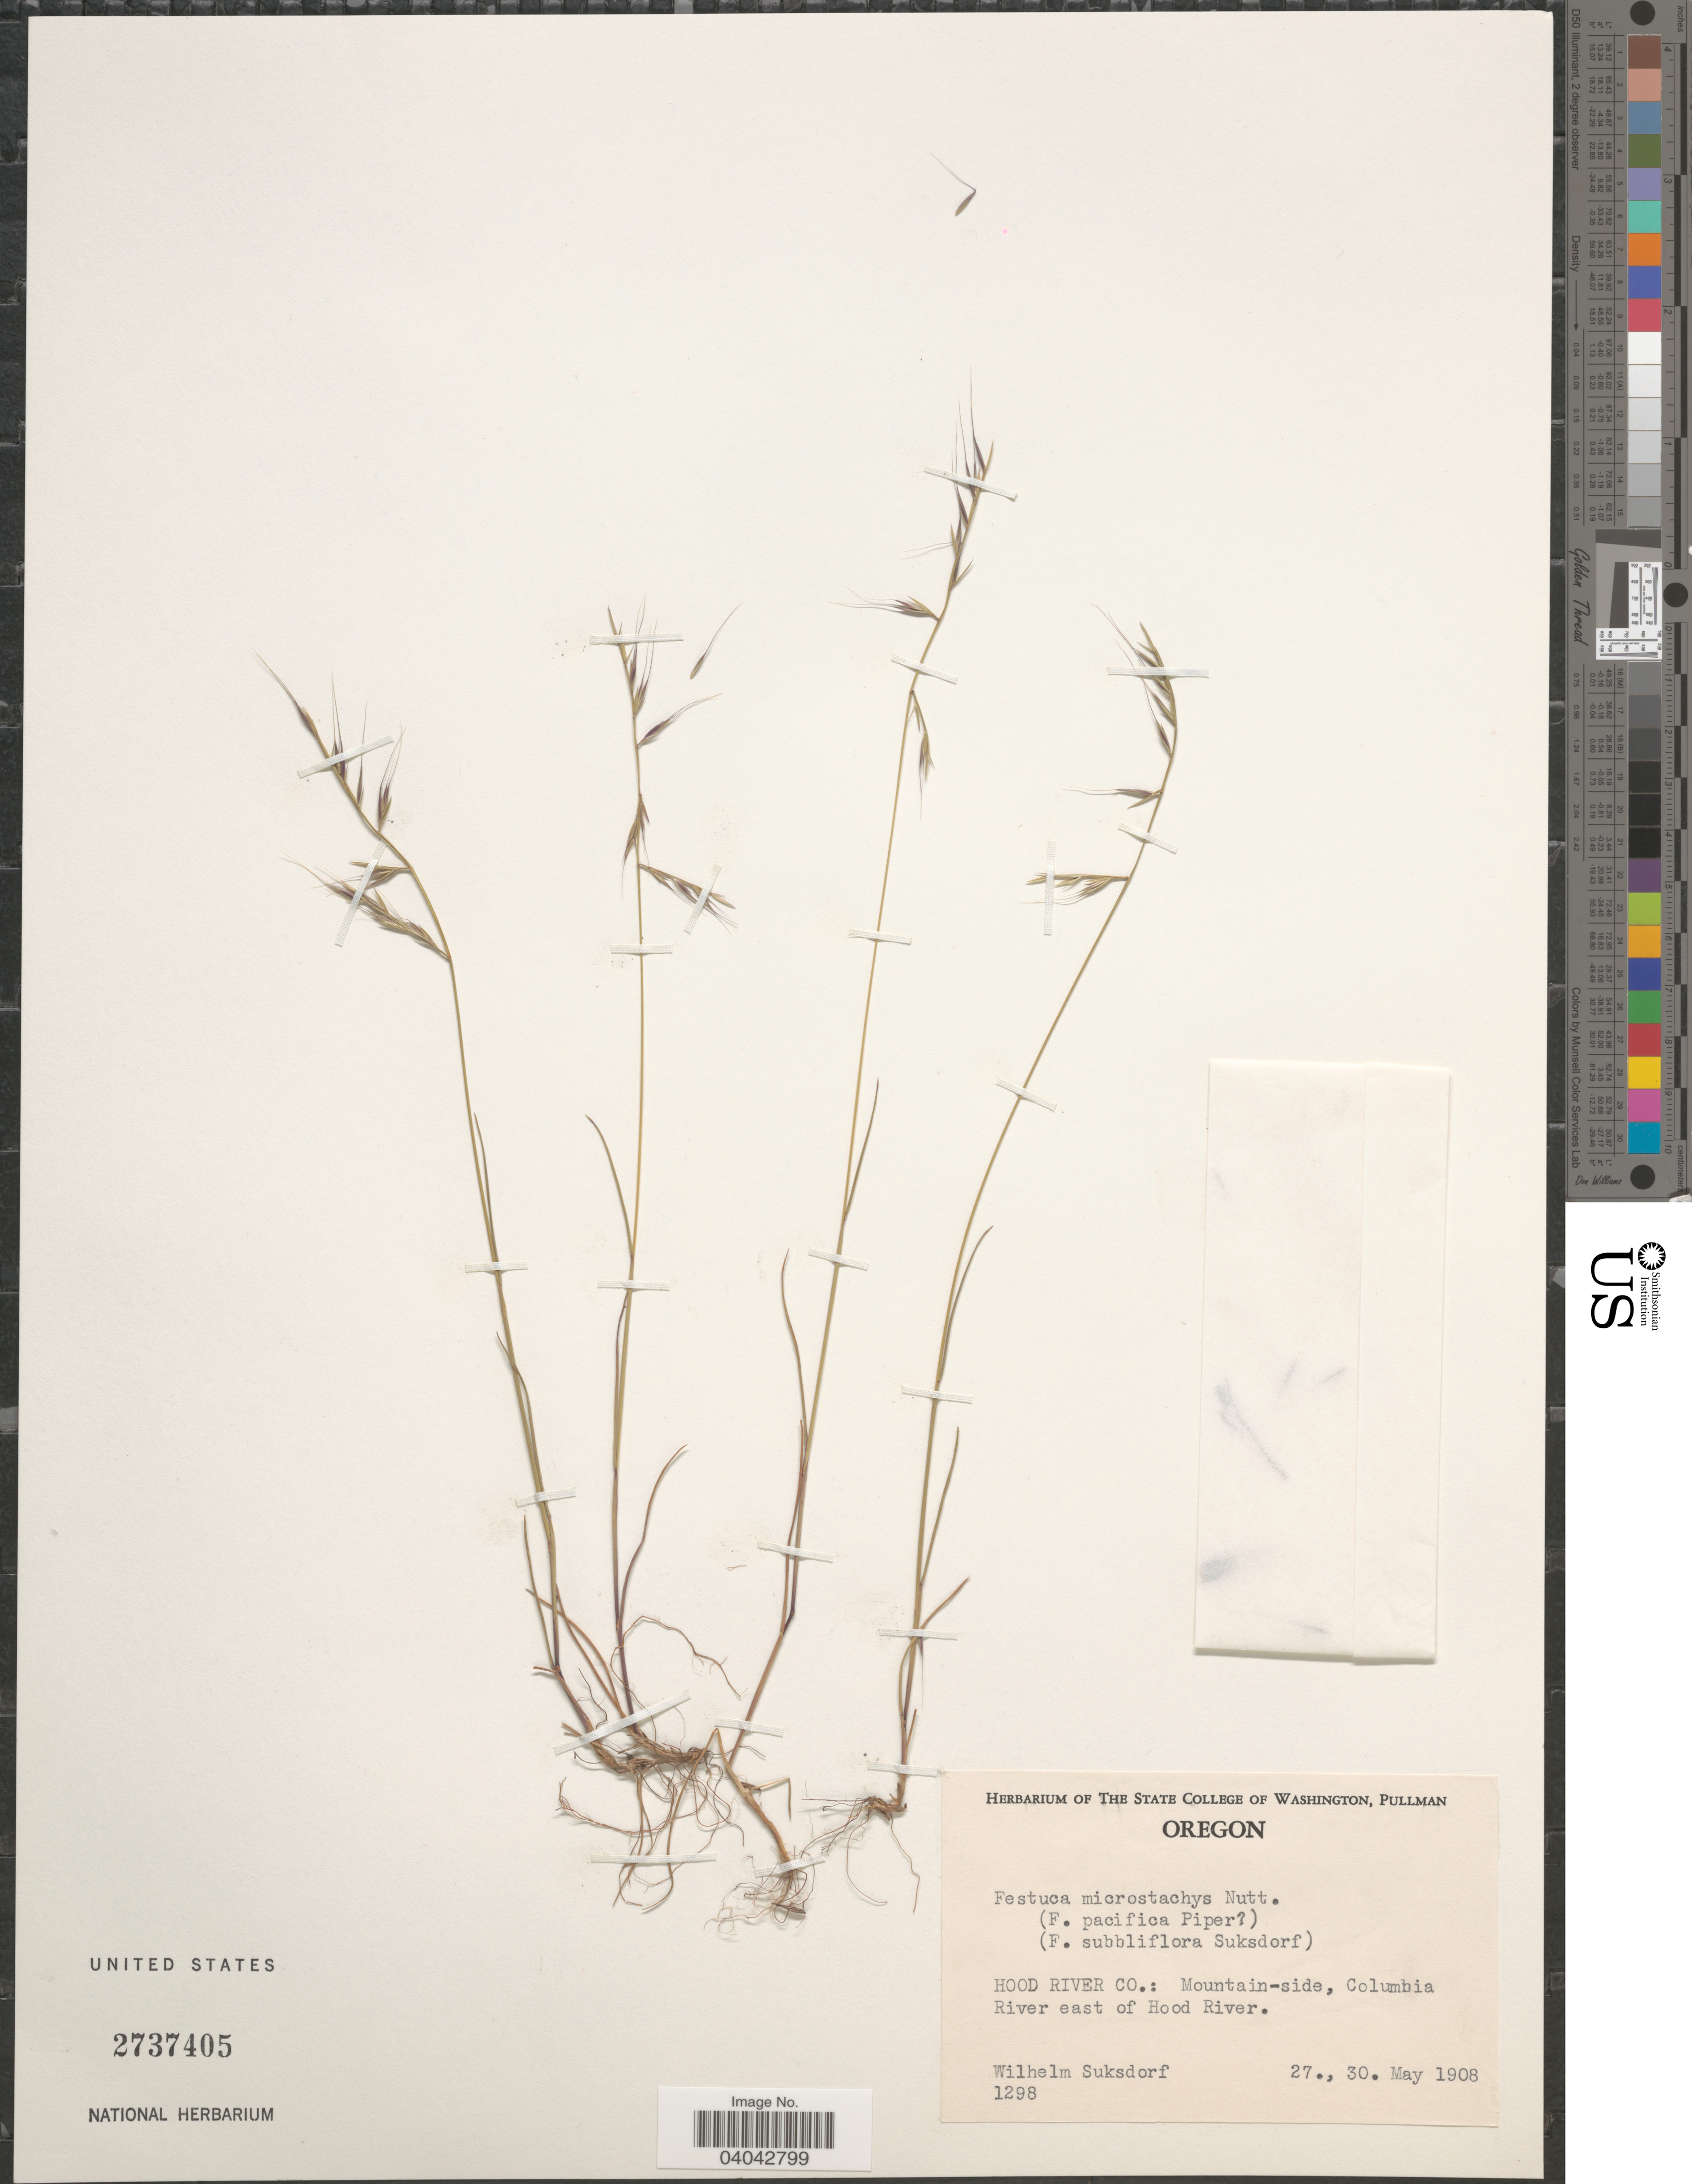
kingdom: Plantae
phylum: Tracheophyta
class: Liliopsida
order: Poales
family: Poaceae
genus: Festuca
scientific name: Festuca microstachys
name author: Nutt.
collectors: W. N. Suksdorf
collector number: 1298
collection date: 1908-05-27/1908-05-30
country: United States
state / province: Oregon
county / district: Hood River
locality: Hood River Co.: Mountain-side, Columbia River east of Hood River.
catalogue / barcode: US 2737405